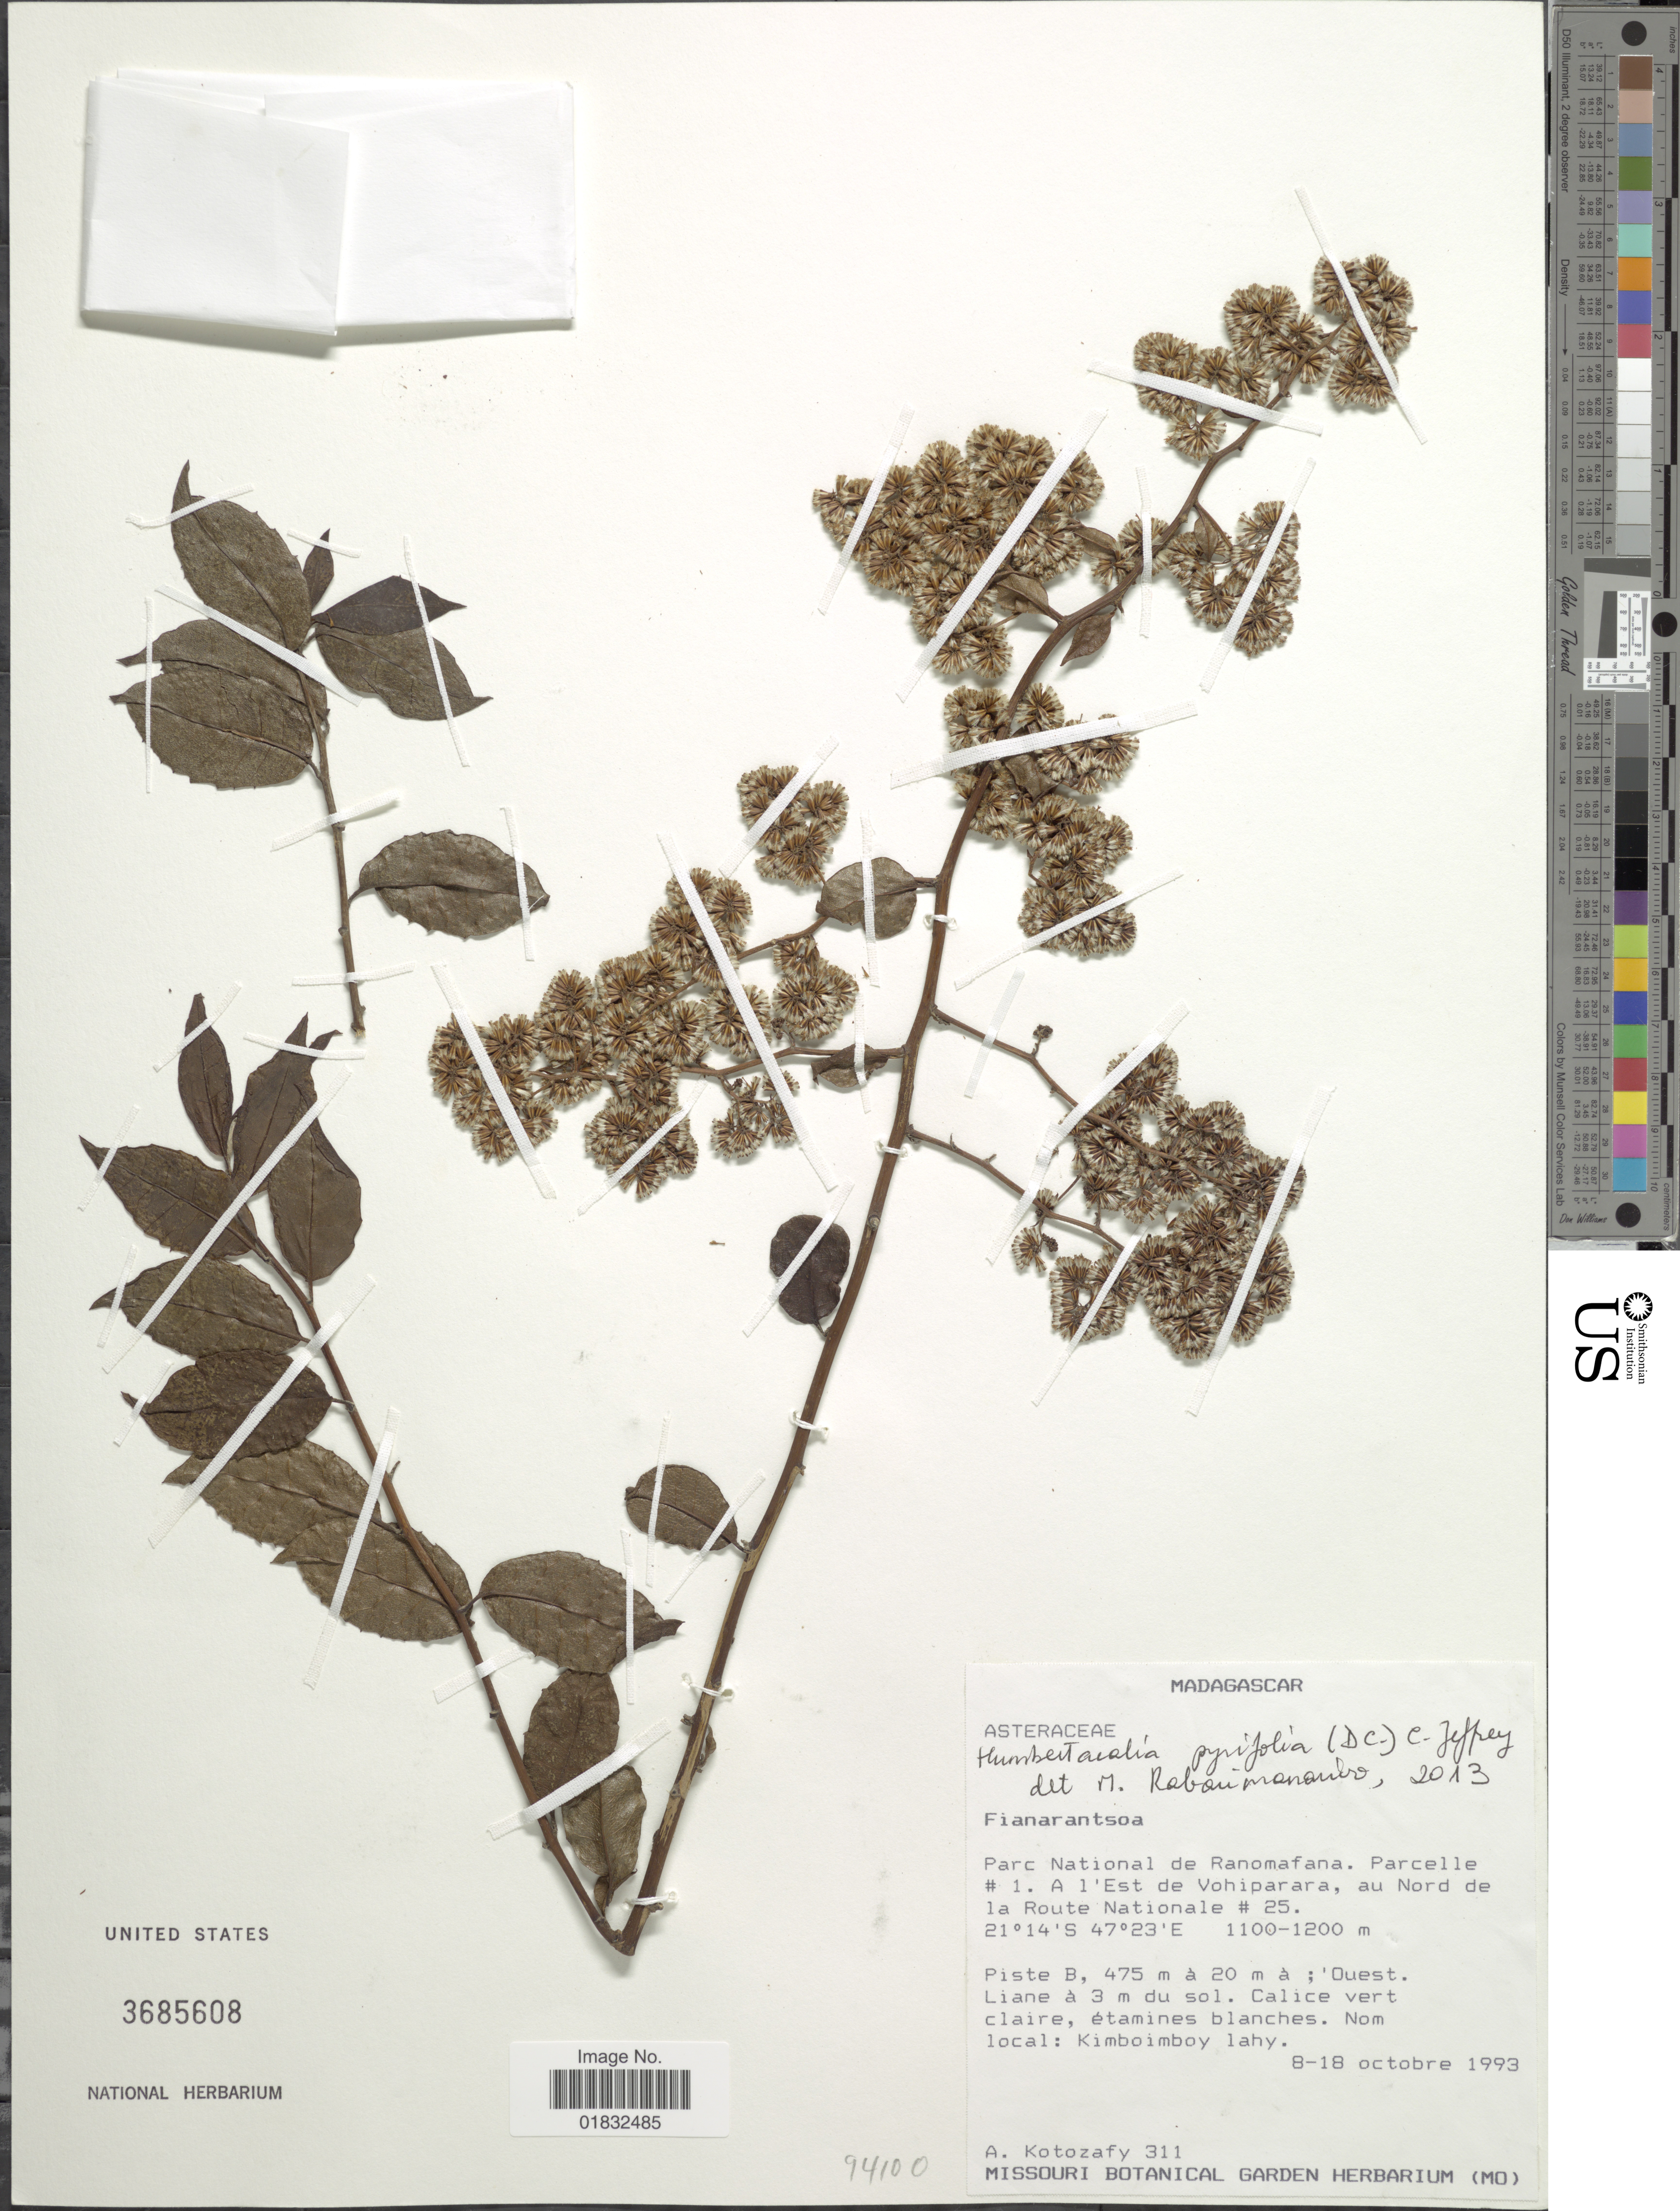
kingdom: Plantae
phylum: Tracheophyta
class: Magnoliopsida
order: Asterales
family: Asteraceae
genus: Humbertacalia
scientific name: Humbertacalia pyrifolia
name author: (DC.) C. Jeffrey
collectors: A. Kotozafy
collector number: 311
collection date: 1993-10-08/1993-10-18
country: Madagascar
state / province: Haute Matsiatra / Vatovavy Fitovinany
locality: Parc National de Ranomafana, parcelle # 1. A l'Est de Vohiparara, au Nord de la Route Nationale # 25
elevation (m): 1100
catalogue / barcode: US 3685608